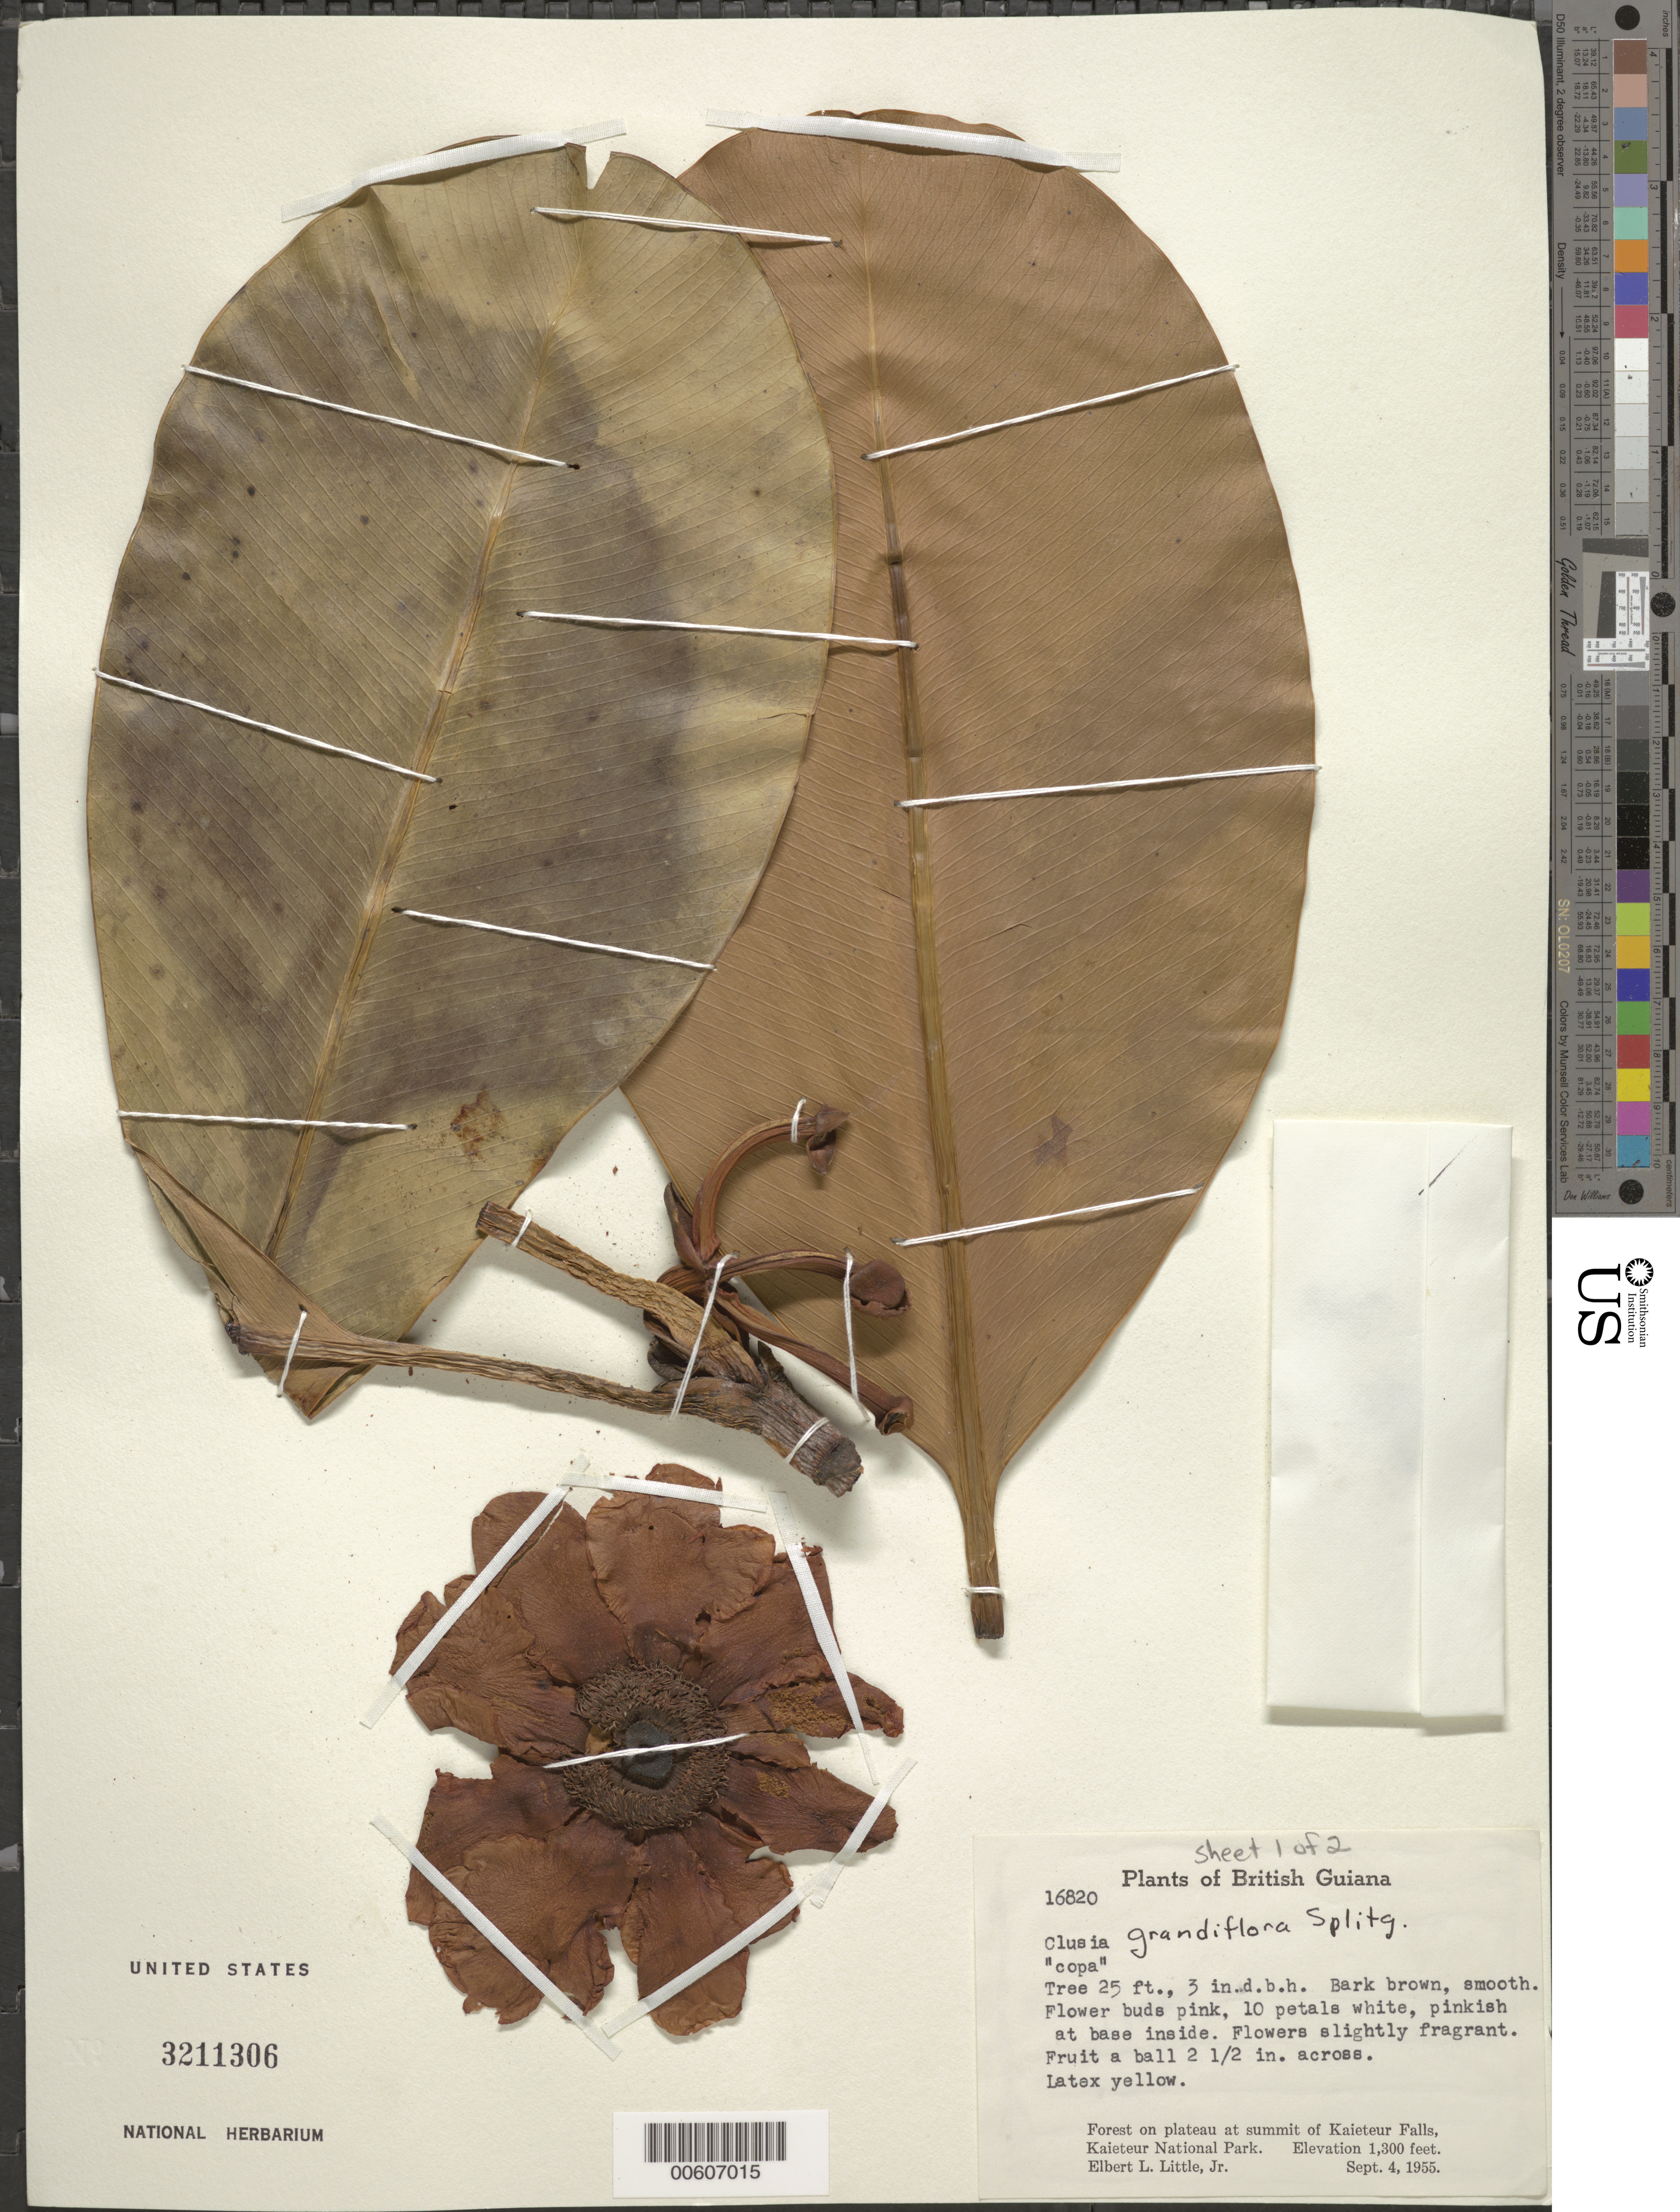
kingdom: Plantae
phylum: Tracheophyta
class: Magnoliopsida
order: Malpighiales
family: Clusiaceae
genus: Clusia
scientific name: Clusia grandiflora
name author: Splitg.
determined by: Pipoly, J. J., III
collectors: E. L. Little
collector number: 16820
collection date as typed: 4-Sep-55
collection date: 1955-09-04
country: Guyana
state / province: Potaro-Siparuni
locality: Kaieteur National Park, Kaieteur Falls, summit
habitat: Forest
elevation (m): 390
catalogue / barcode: US 3211306